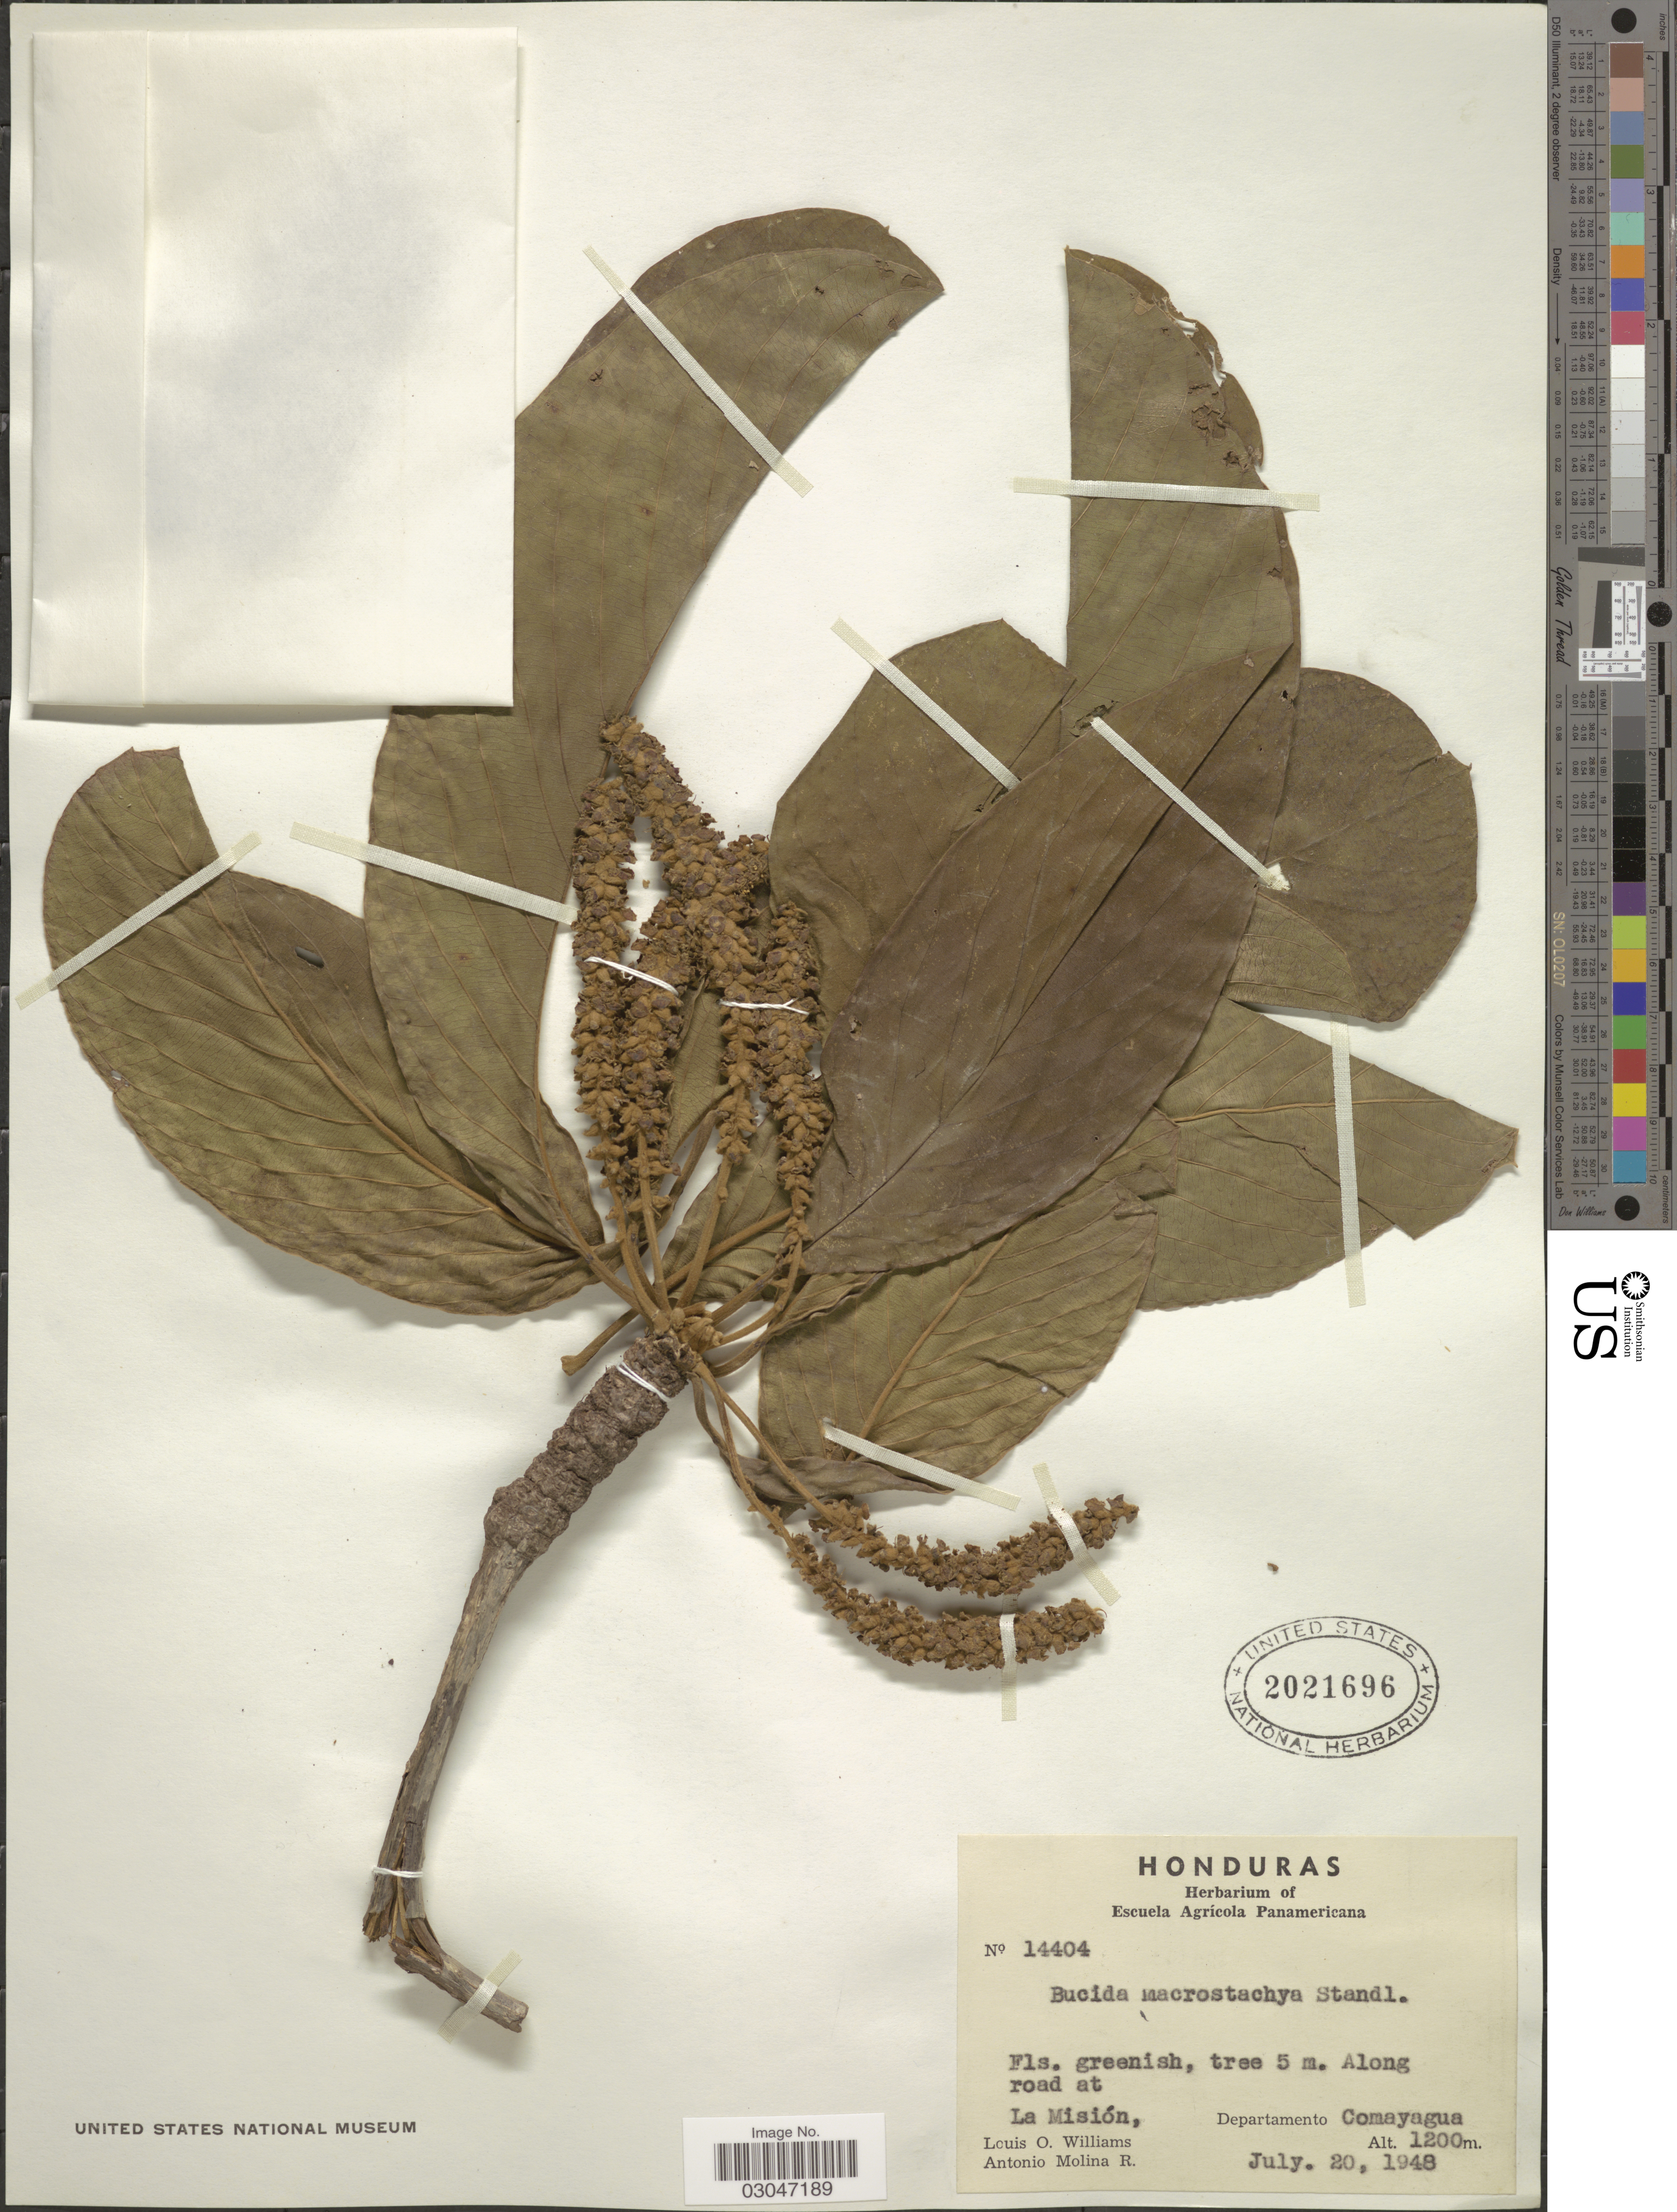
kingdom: Plantae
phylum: Tracheophyta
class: Magnoliopsida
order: Myrtales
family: Combretaceae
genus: Terminalia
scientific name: Terminalia macrostachya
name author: (Standl.) Alwan & Stace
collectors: L. O. Williams & A. Molina R.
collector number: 14404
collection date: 1948-07-20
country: Honduras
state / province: Comayagua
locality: Along road at La Misión, Departamento Comayagua.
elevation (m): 1200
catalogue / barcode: US 2021696